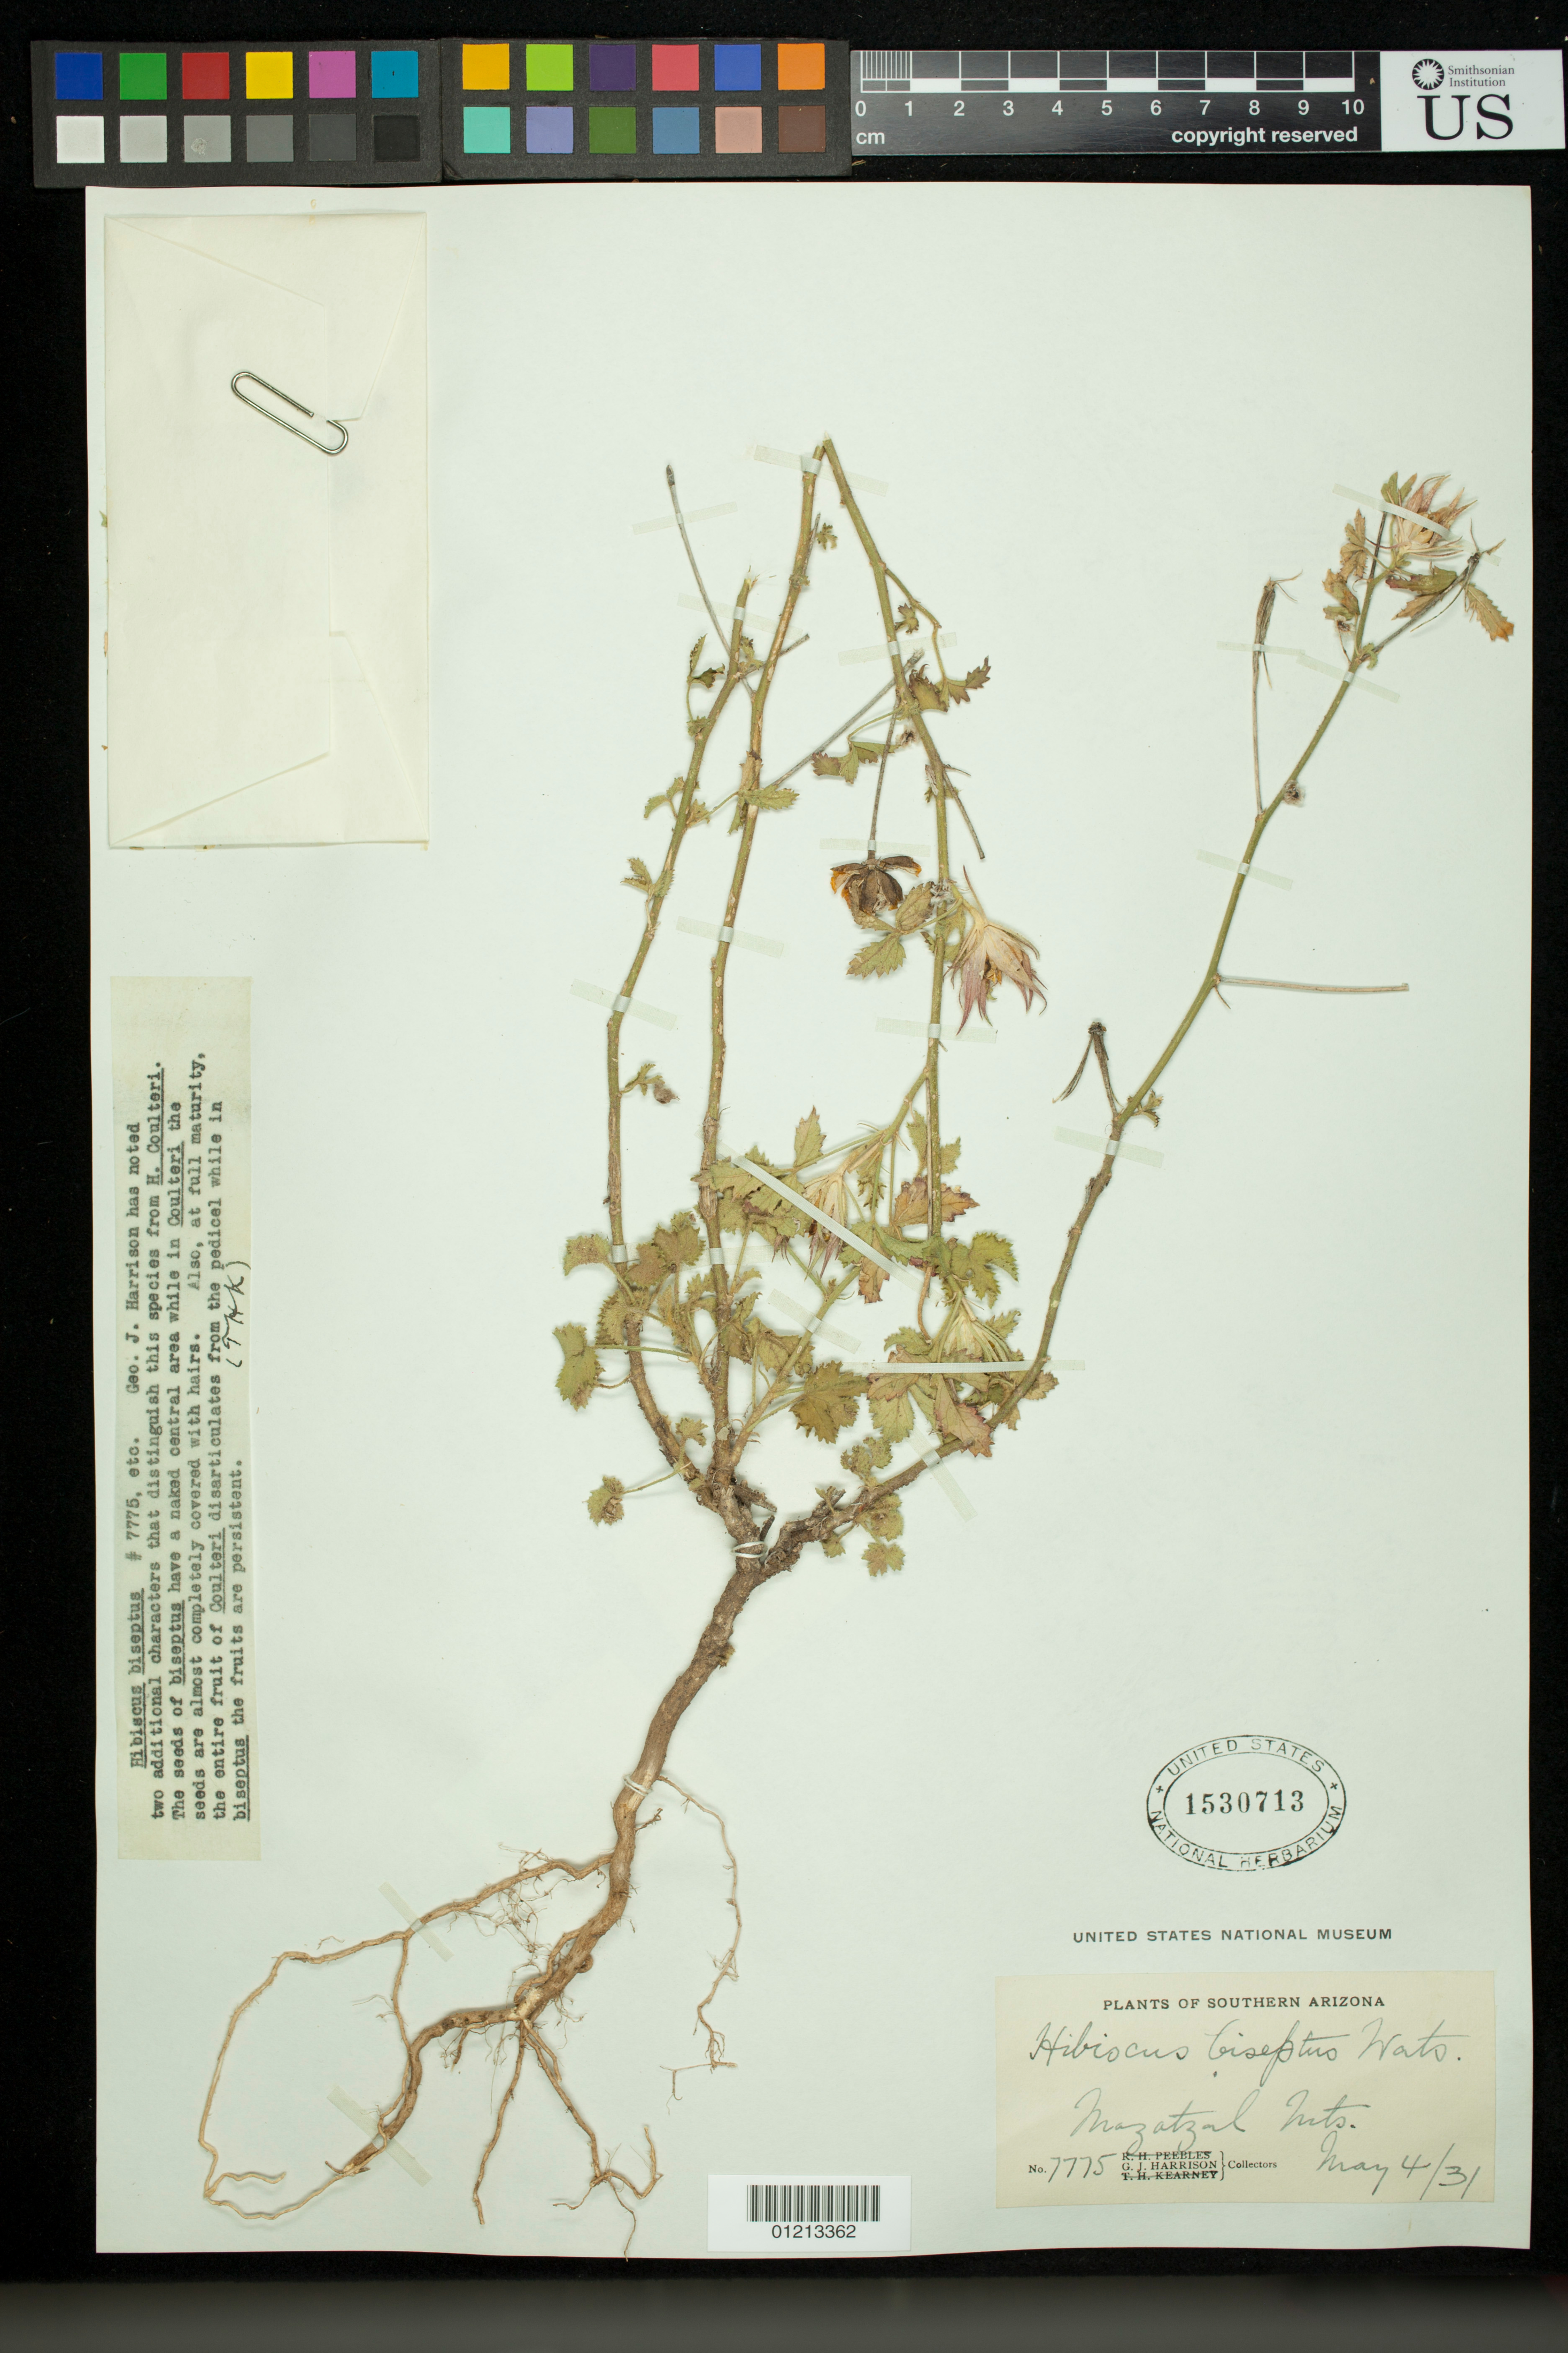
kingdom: Plantae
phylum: Tracheophyta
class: Magnoliopsida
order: Malvales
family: Malvaceae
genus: Hibiscus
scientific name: Hibiscus biseptus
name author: S. Watson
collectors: G. J. Harrison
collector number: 7775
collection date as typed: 05 Apr 1931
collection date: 1931-04-05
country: United States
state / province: Arizona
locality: Mazatzal Mts.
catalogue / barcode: US 1530713